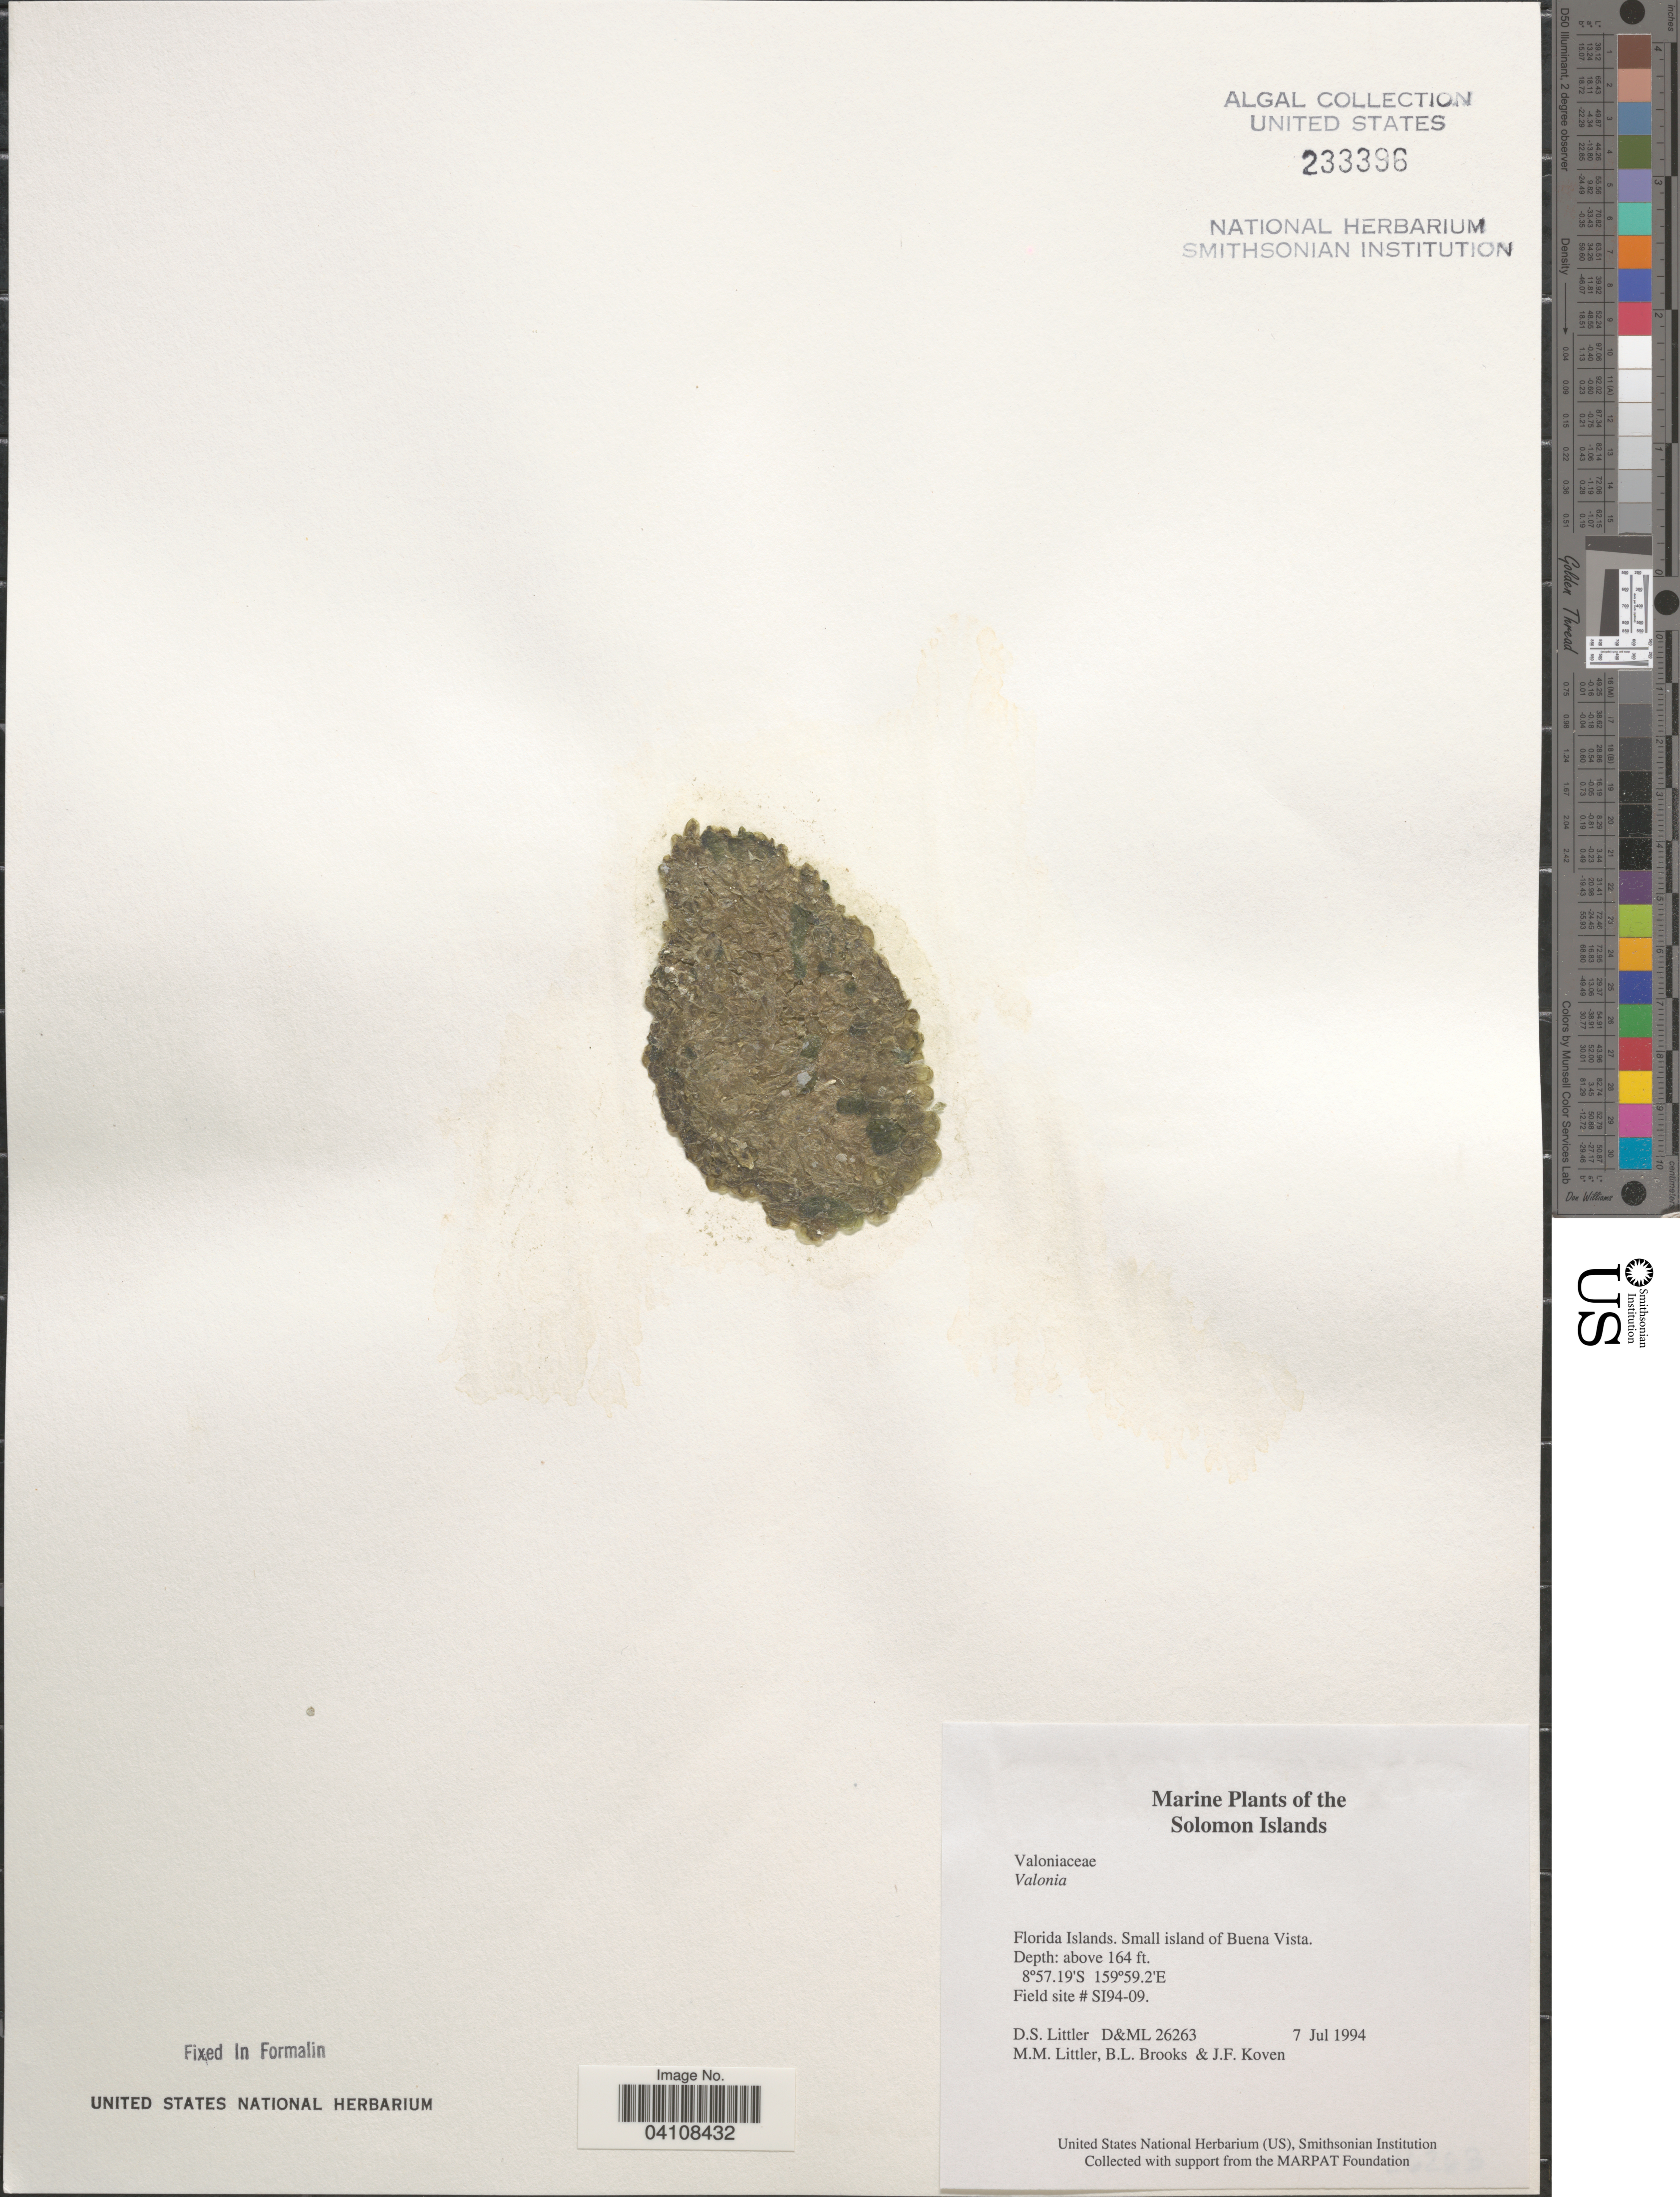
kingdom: Plantae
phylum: Chlorophyta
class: Ulvophyceae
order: Siphonocladales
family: Valoniaceae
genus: Valonia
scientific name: Valonia sp.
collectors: D. S. Littler, B. Brooks & J. Koven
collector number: D&ML26263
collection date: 1994-07-07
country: Solomon Islands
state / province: Solomon Islands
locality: Florida Islands. Small island of Buena Vista. Field site # SI94-09.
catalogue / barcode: US 233396